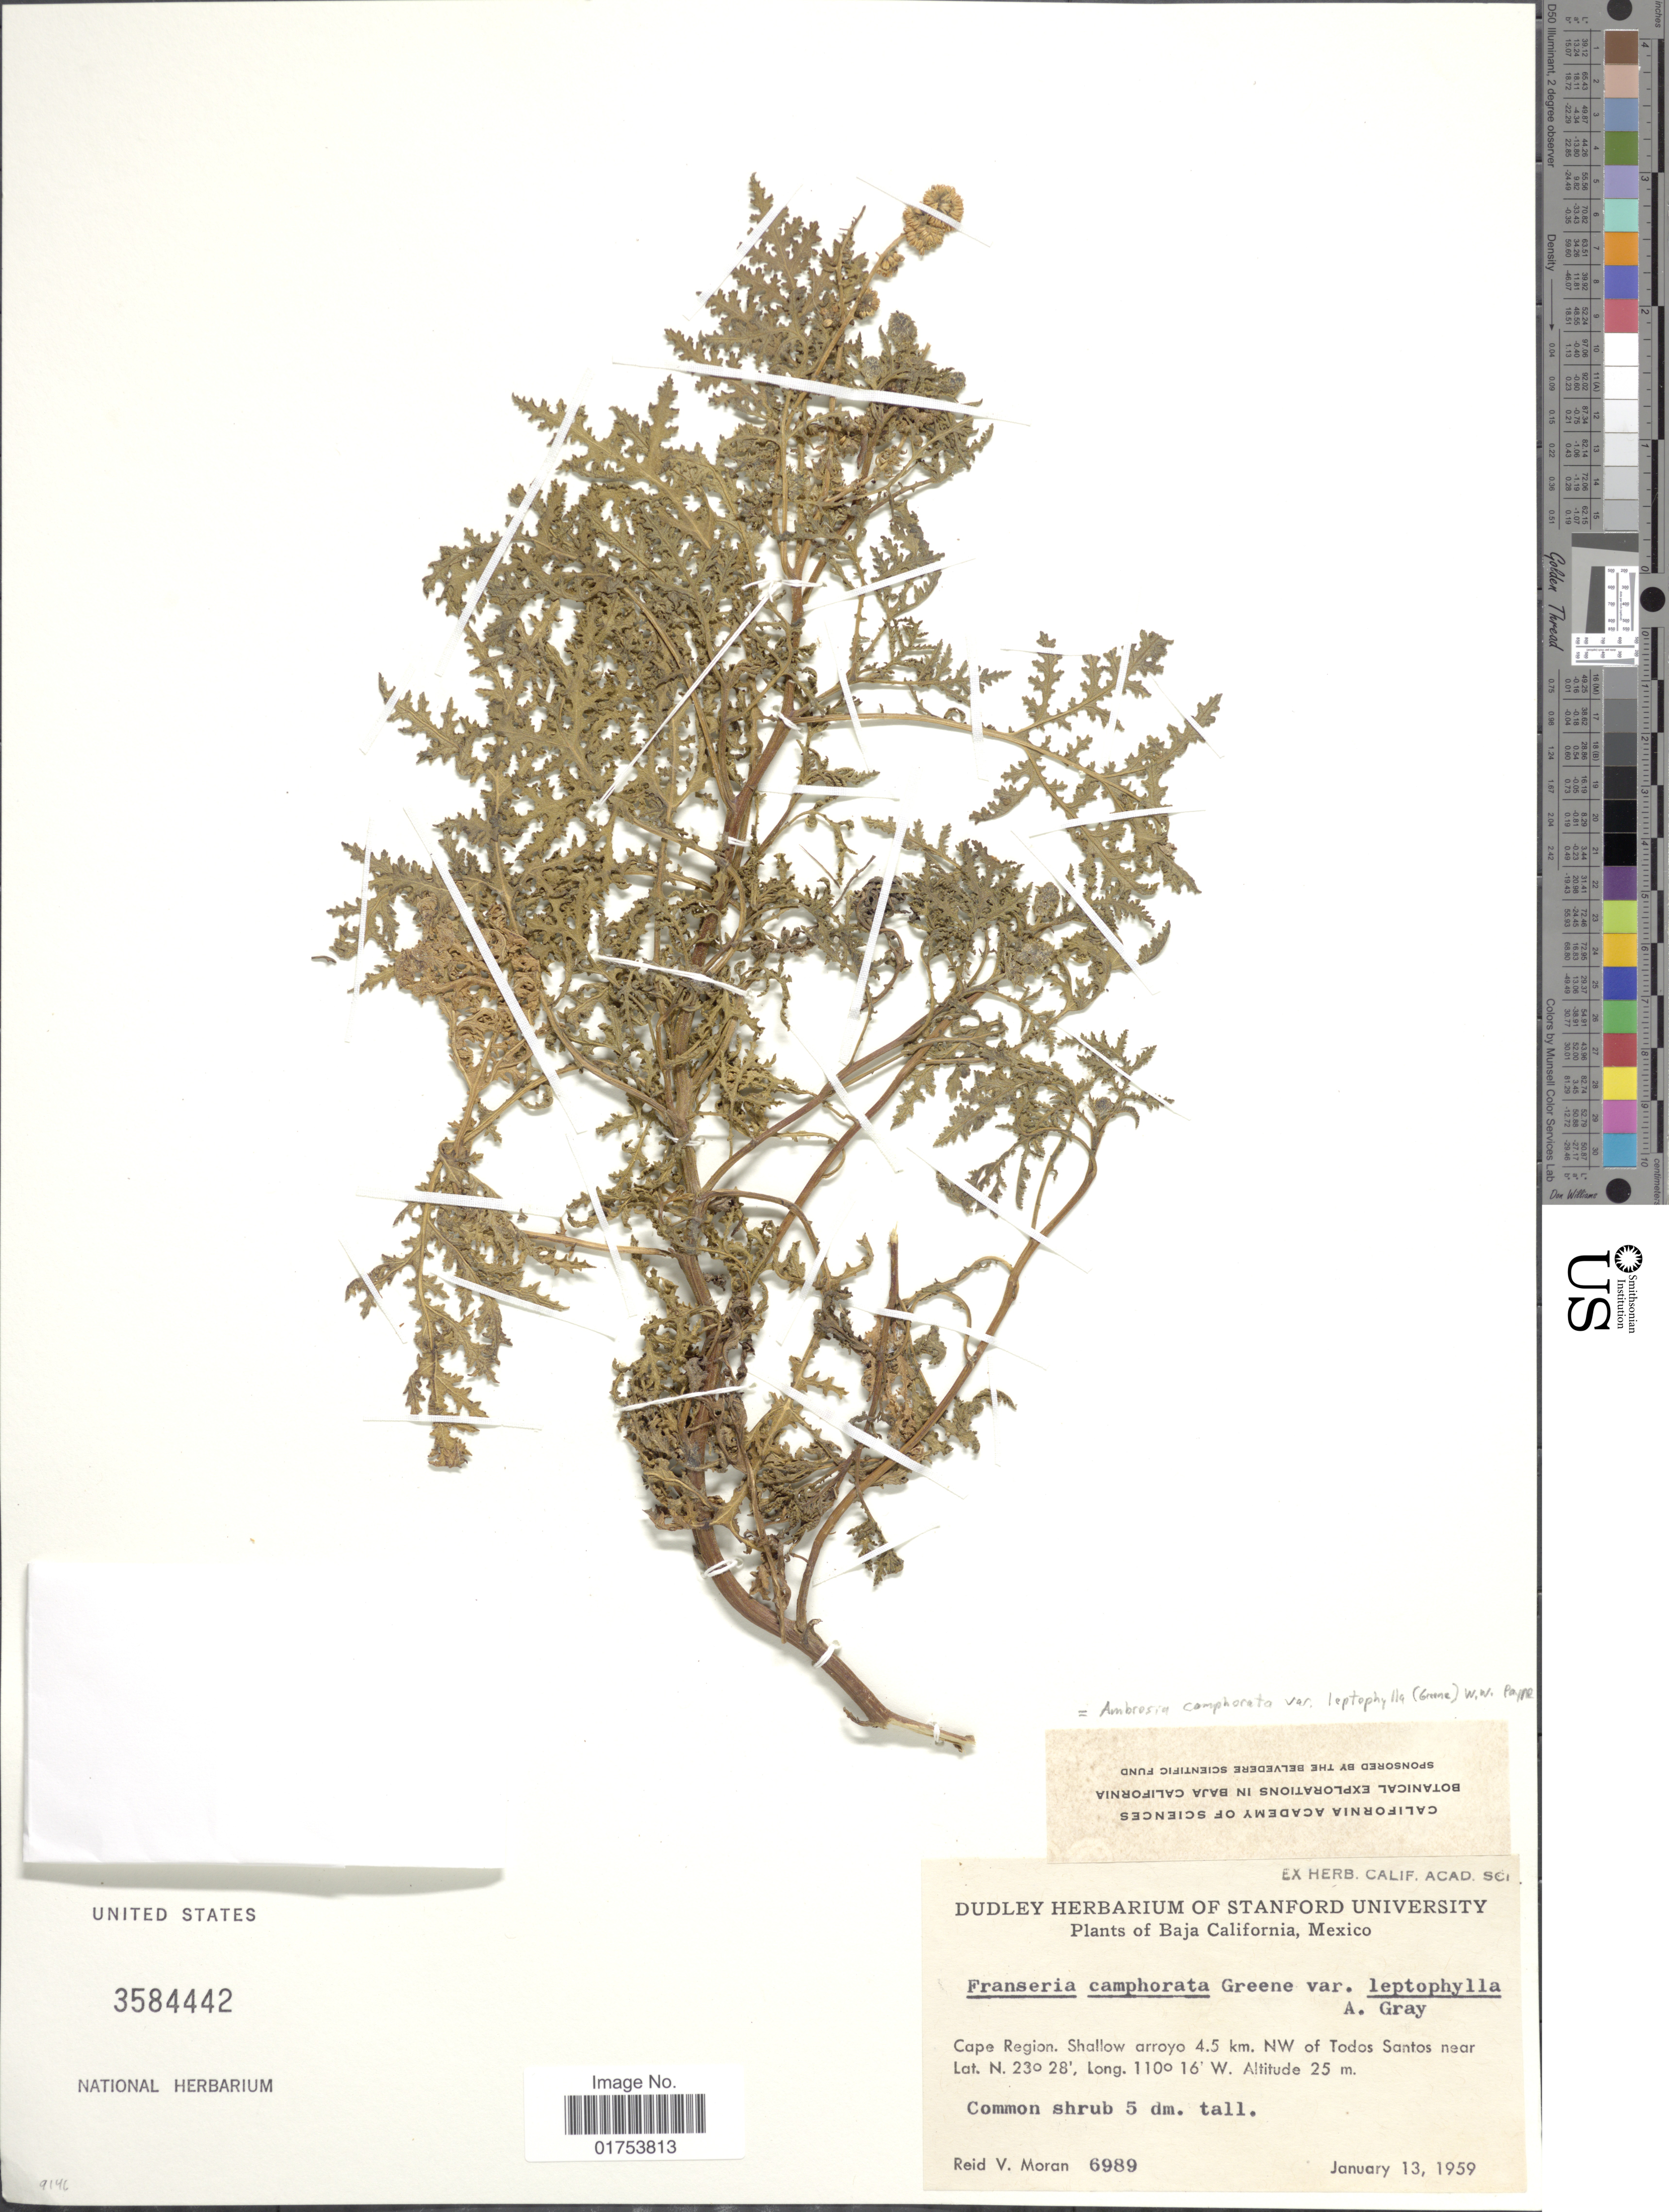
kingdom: Plantae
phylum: Tracheophyta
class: Magnoliopsida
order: Asterales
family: Asteraceae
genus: Ambrosia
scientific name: Ambrosia camphorata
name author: (Greene) W.W.Payne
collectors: R. V. Moran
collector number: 6989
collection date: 1959-01-13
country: Mexico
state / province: Baja California Sur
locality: Cape Region, Shallow arroyo 4.5 km. NW of Todos Santos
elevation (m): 25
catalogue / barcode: US 3584442